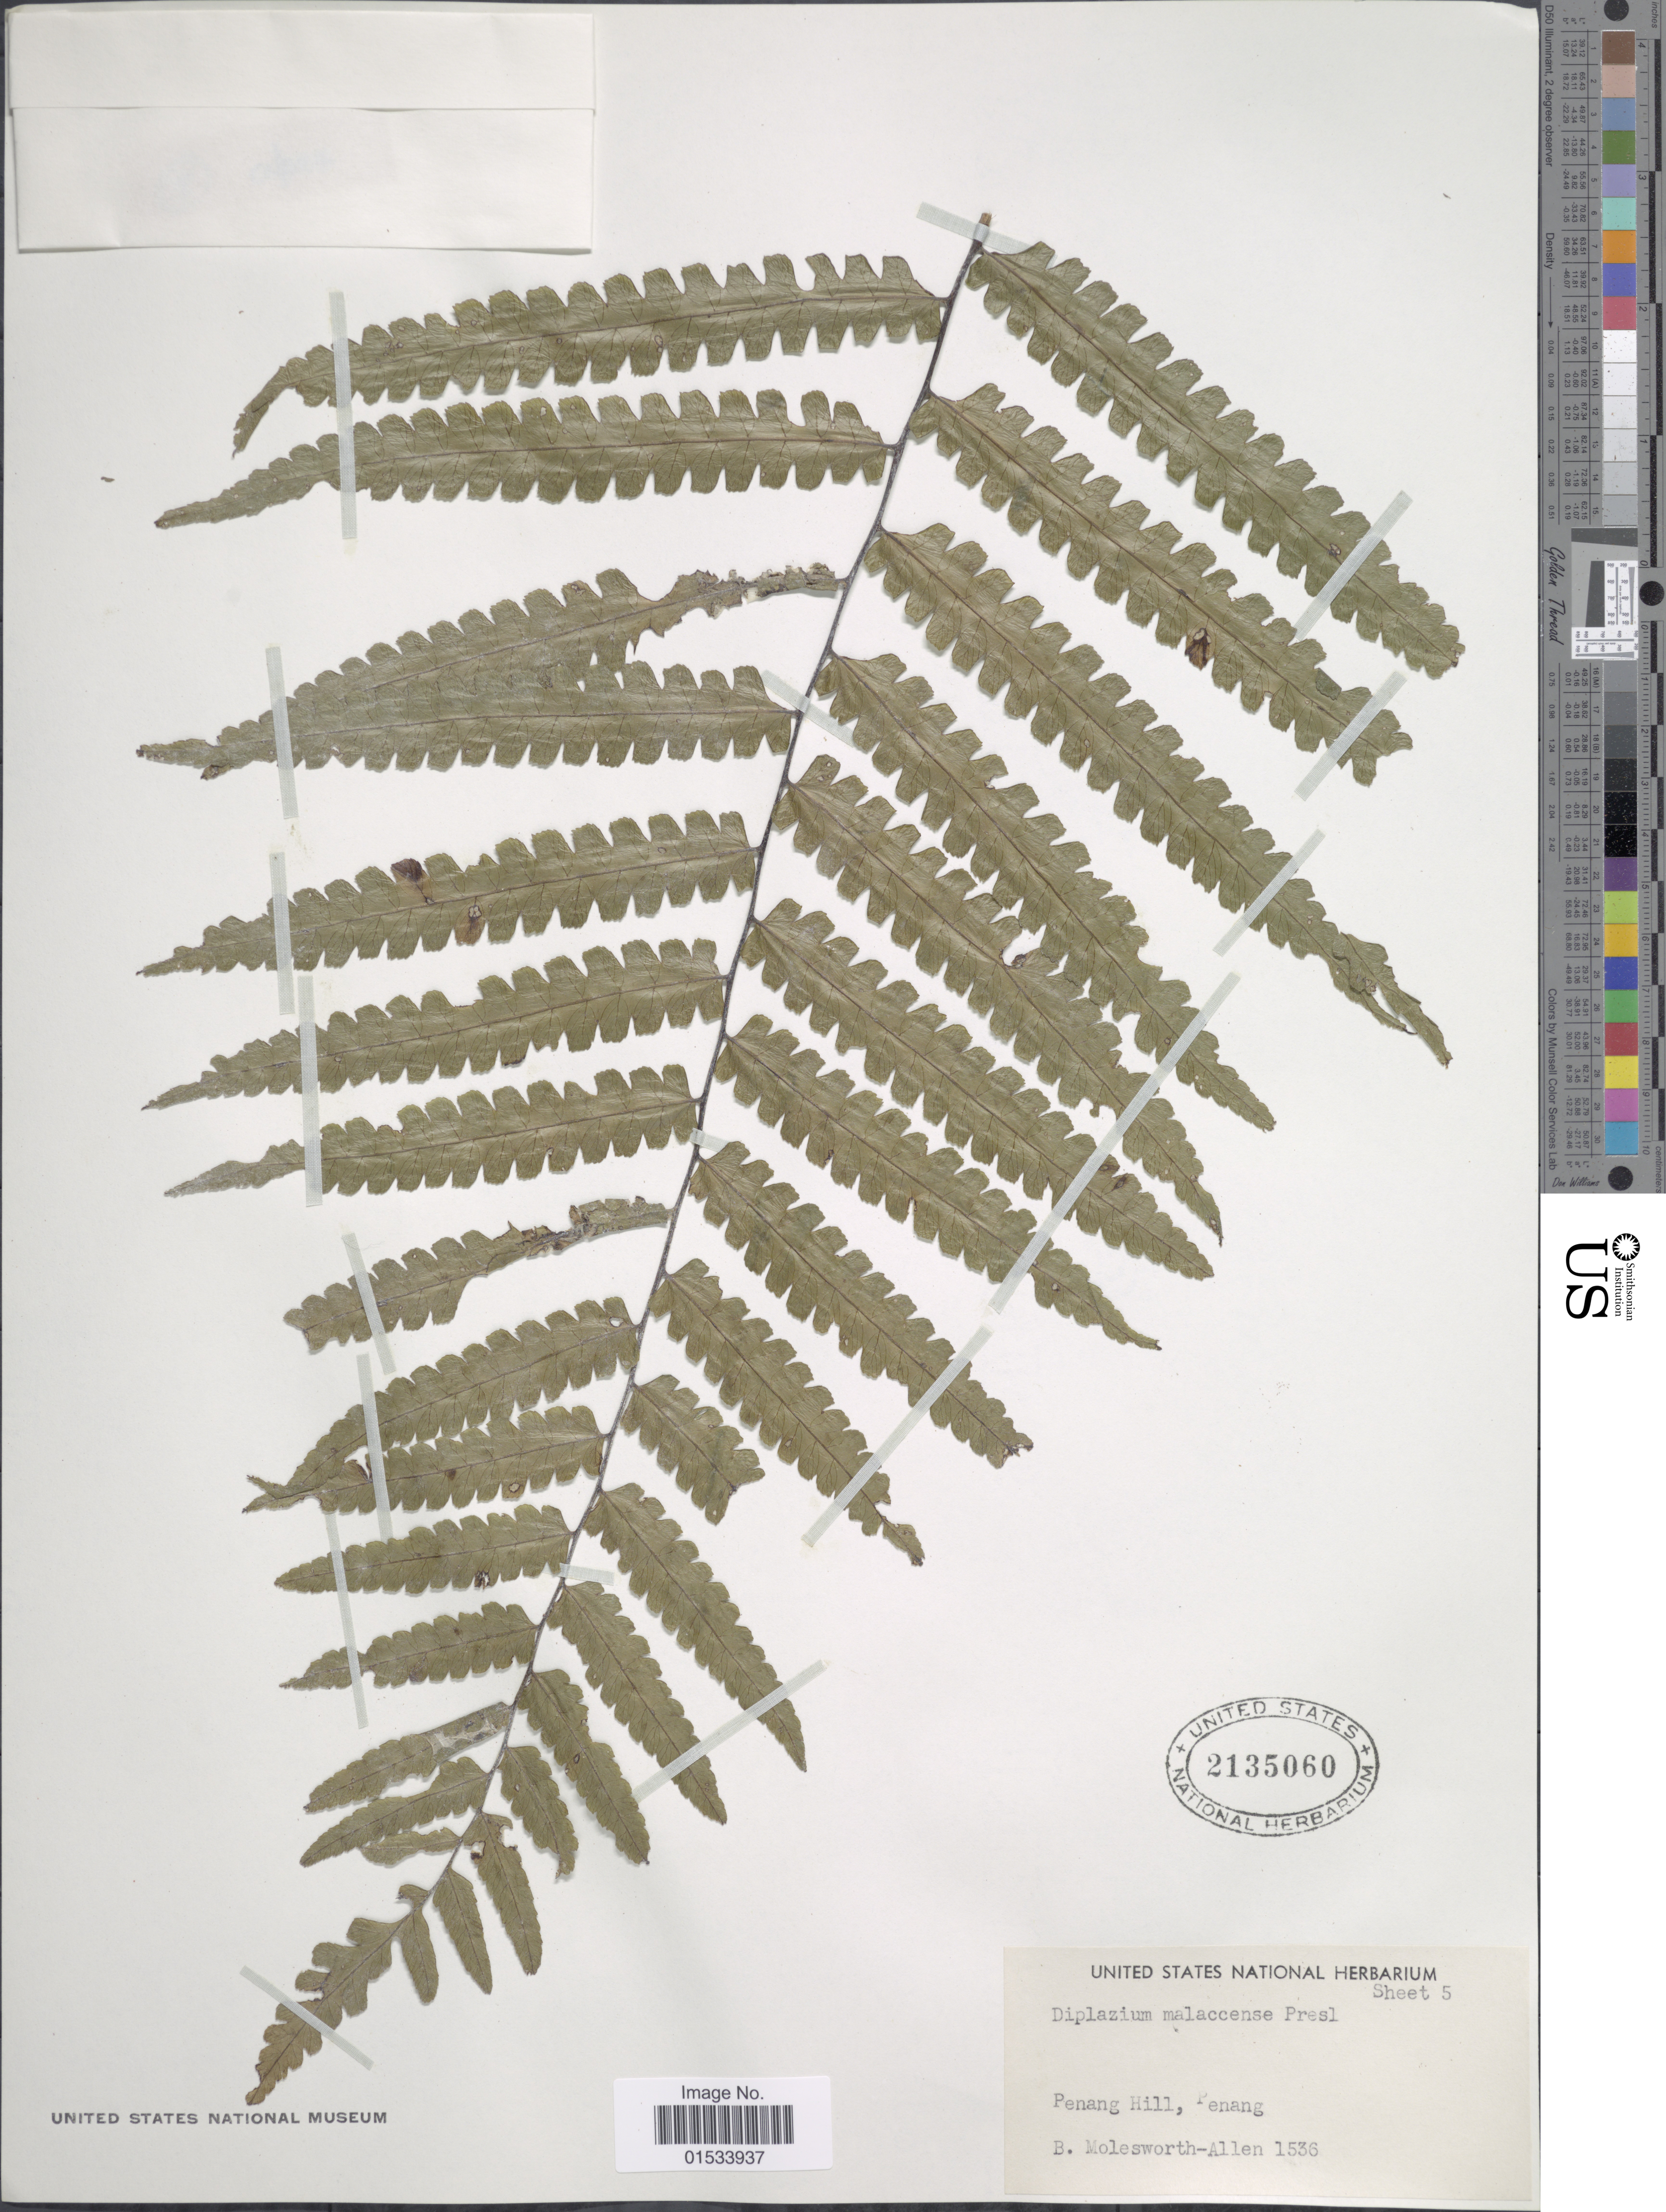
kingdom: Plantae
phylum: Tracheophyta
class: Polypodiopsida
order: Polypodiales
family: Athyriaceae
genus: Diplazium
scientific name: Diplazium malaccense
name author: C. Presl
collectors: B. E. G. Molesworth-Allen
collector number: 1536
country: Malaysia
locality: Penang Hill, Penang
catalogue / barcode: US 2135060